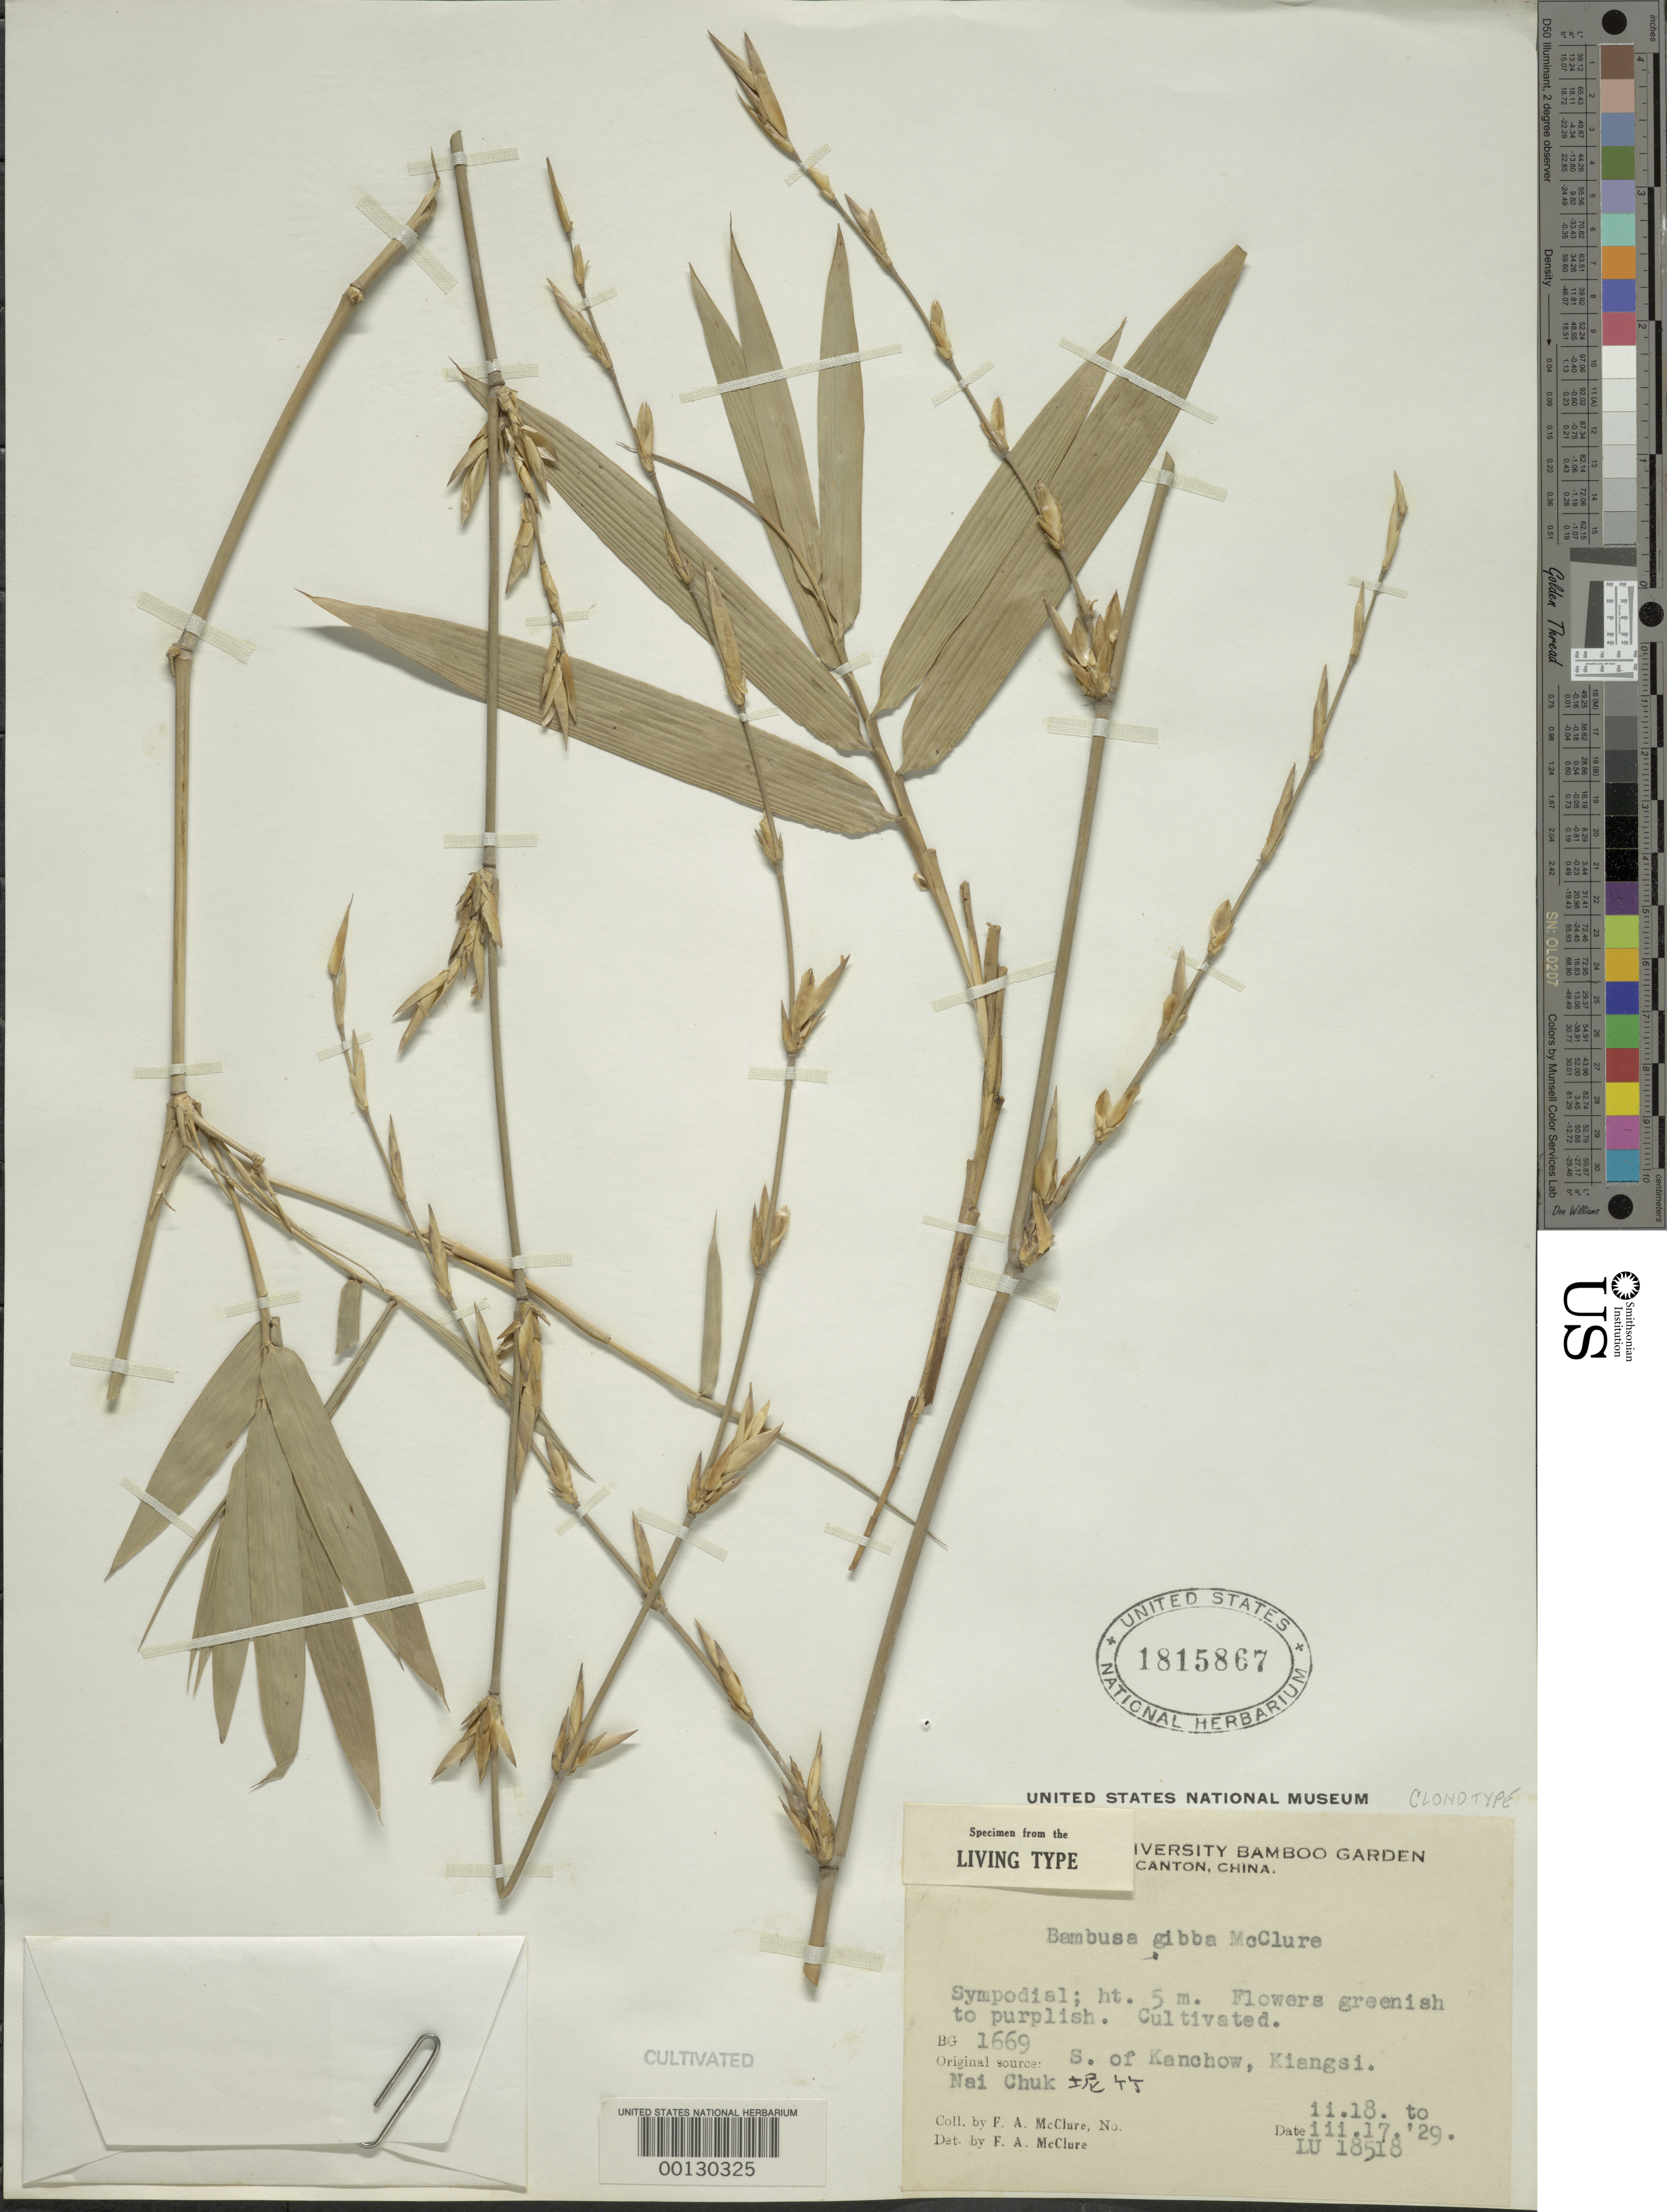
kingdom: Plantae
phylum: Tracheophyta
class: Liliopsida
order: Poales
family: Poaceae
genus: Bambusa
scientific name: Bambusa gibba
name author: McClure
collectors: F. A. McClure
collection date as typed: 18 Feb 1929 to 17 Feb 1929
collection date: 1929-02-17/1929-02-18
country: China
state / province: Guangxi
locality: South of kanchow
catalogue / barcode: US 1815867